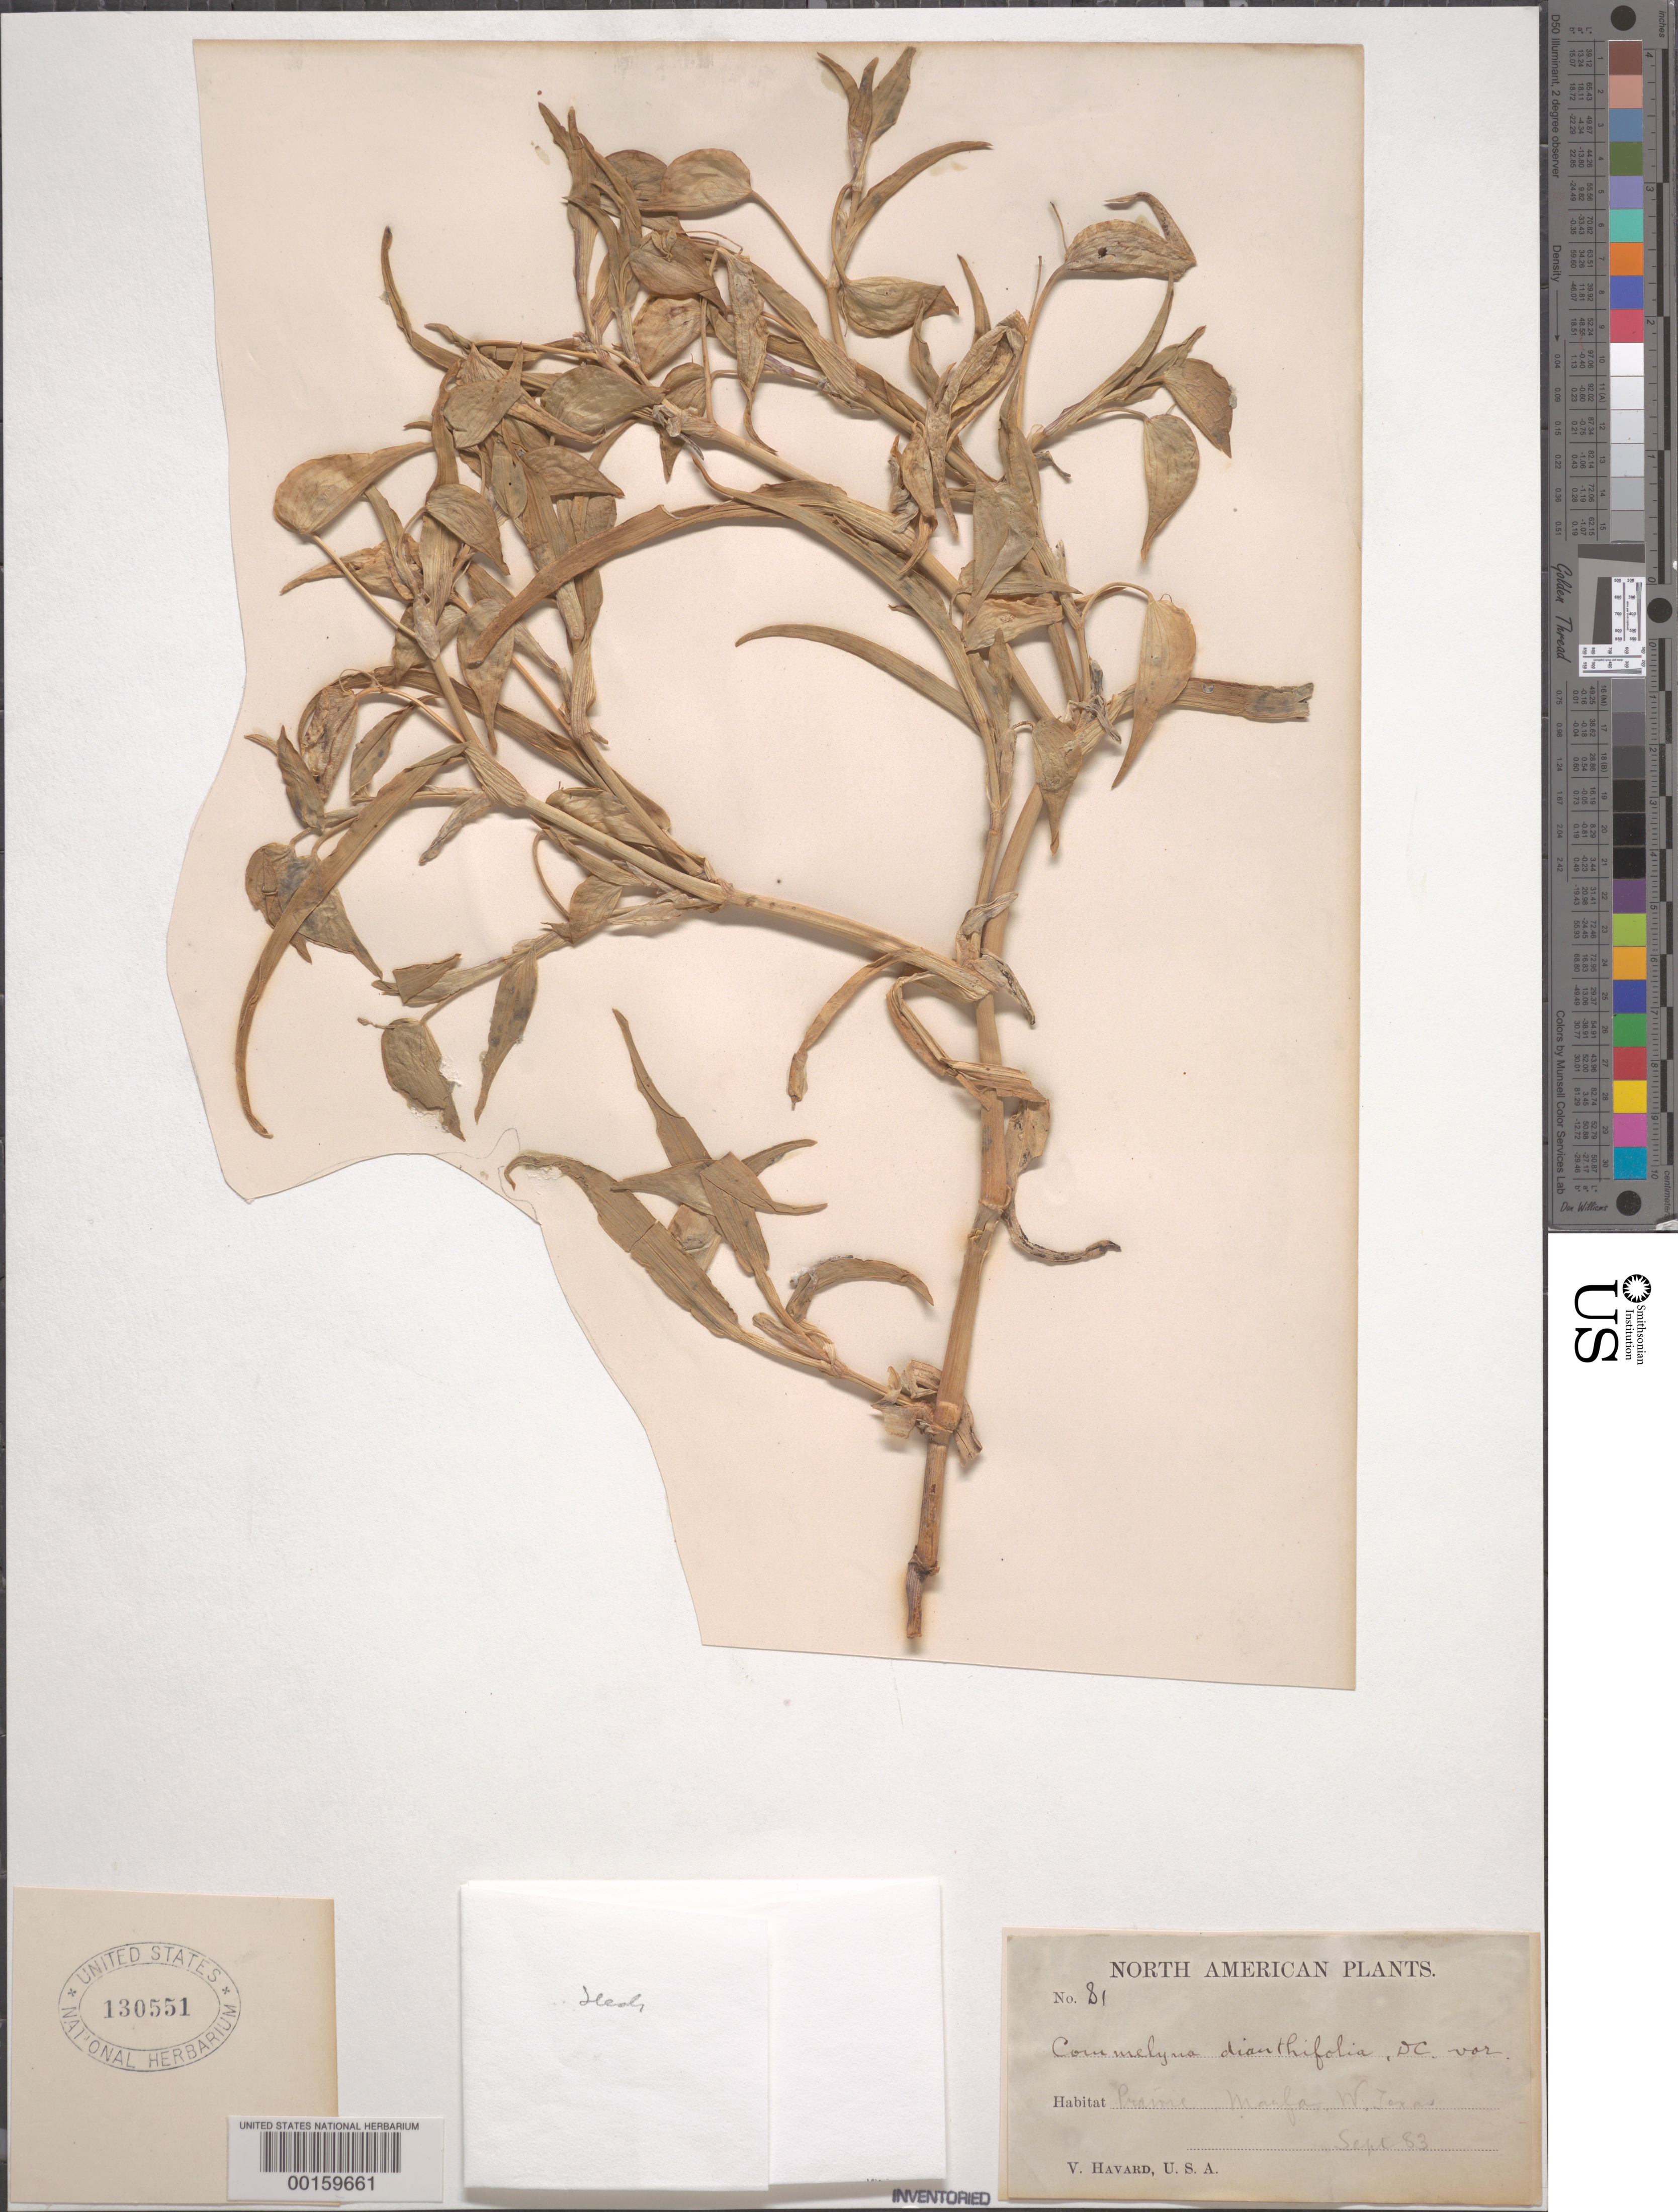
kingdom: Plantae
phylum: Tracheophyta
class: Liliopsida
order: Commelinales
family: Commelinaceae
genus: Commelina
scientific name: Commelina dianthifolia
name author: Redouté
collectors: V. Havard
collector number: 81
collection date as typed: Sep 1883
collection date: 1883-09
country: United States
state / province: Texas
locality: Prairie marfa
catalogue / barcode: US 130551